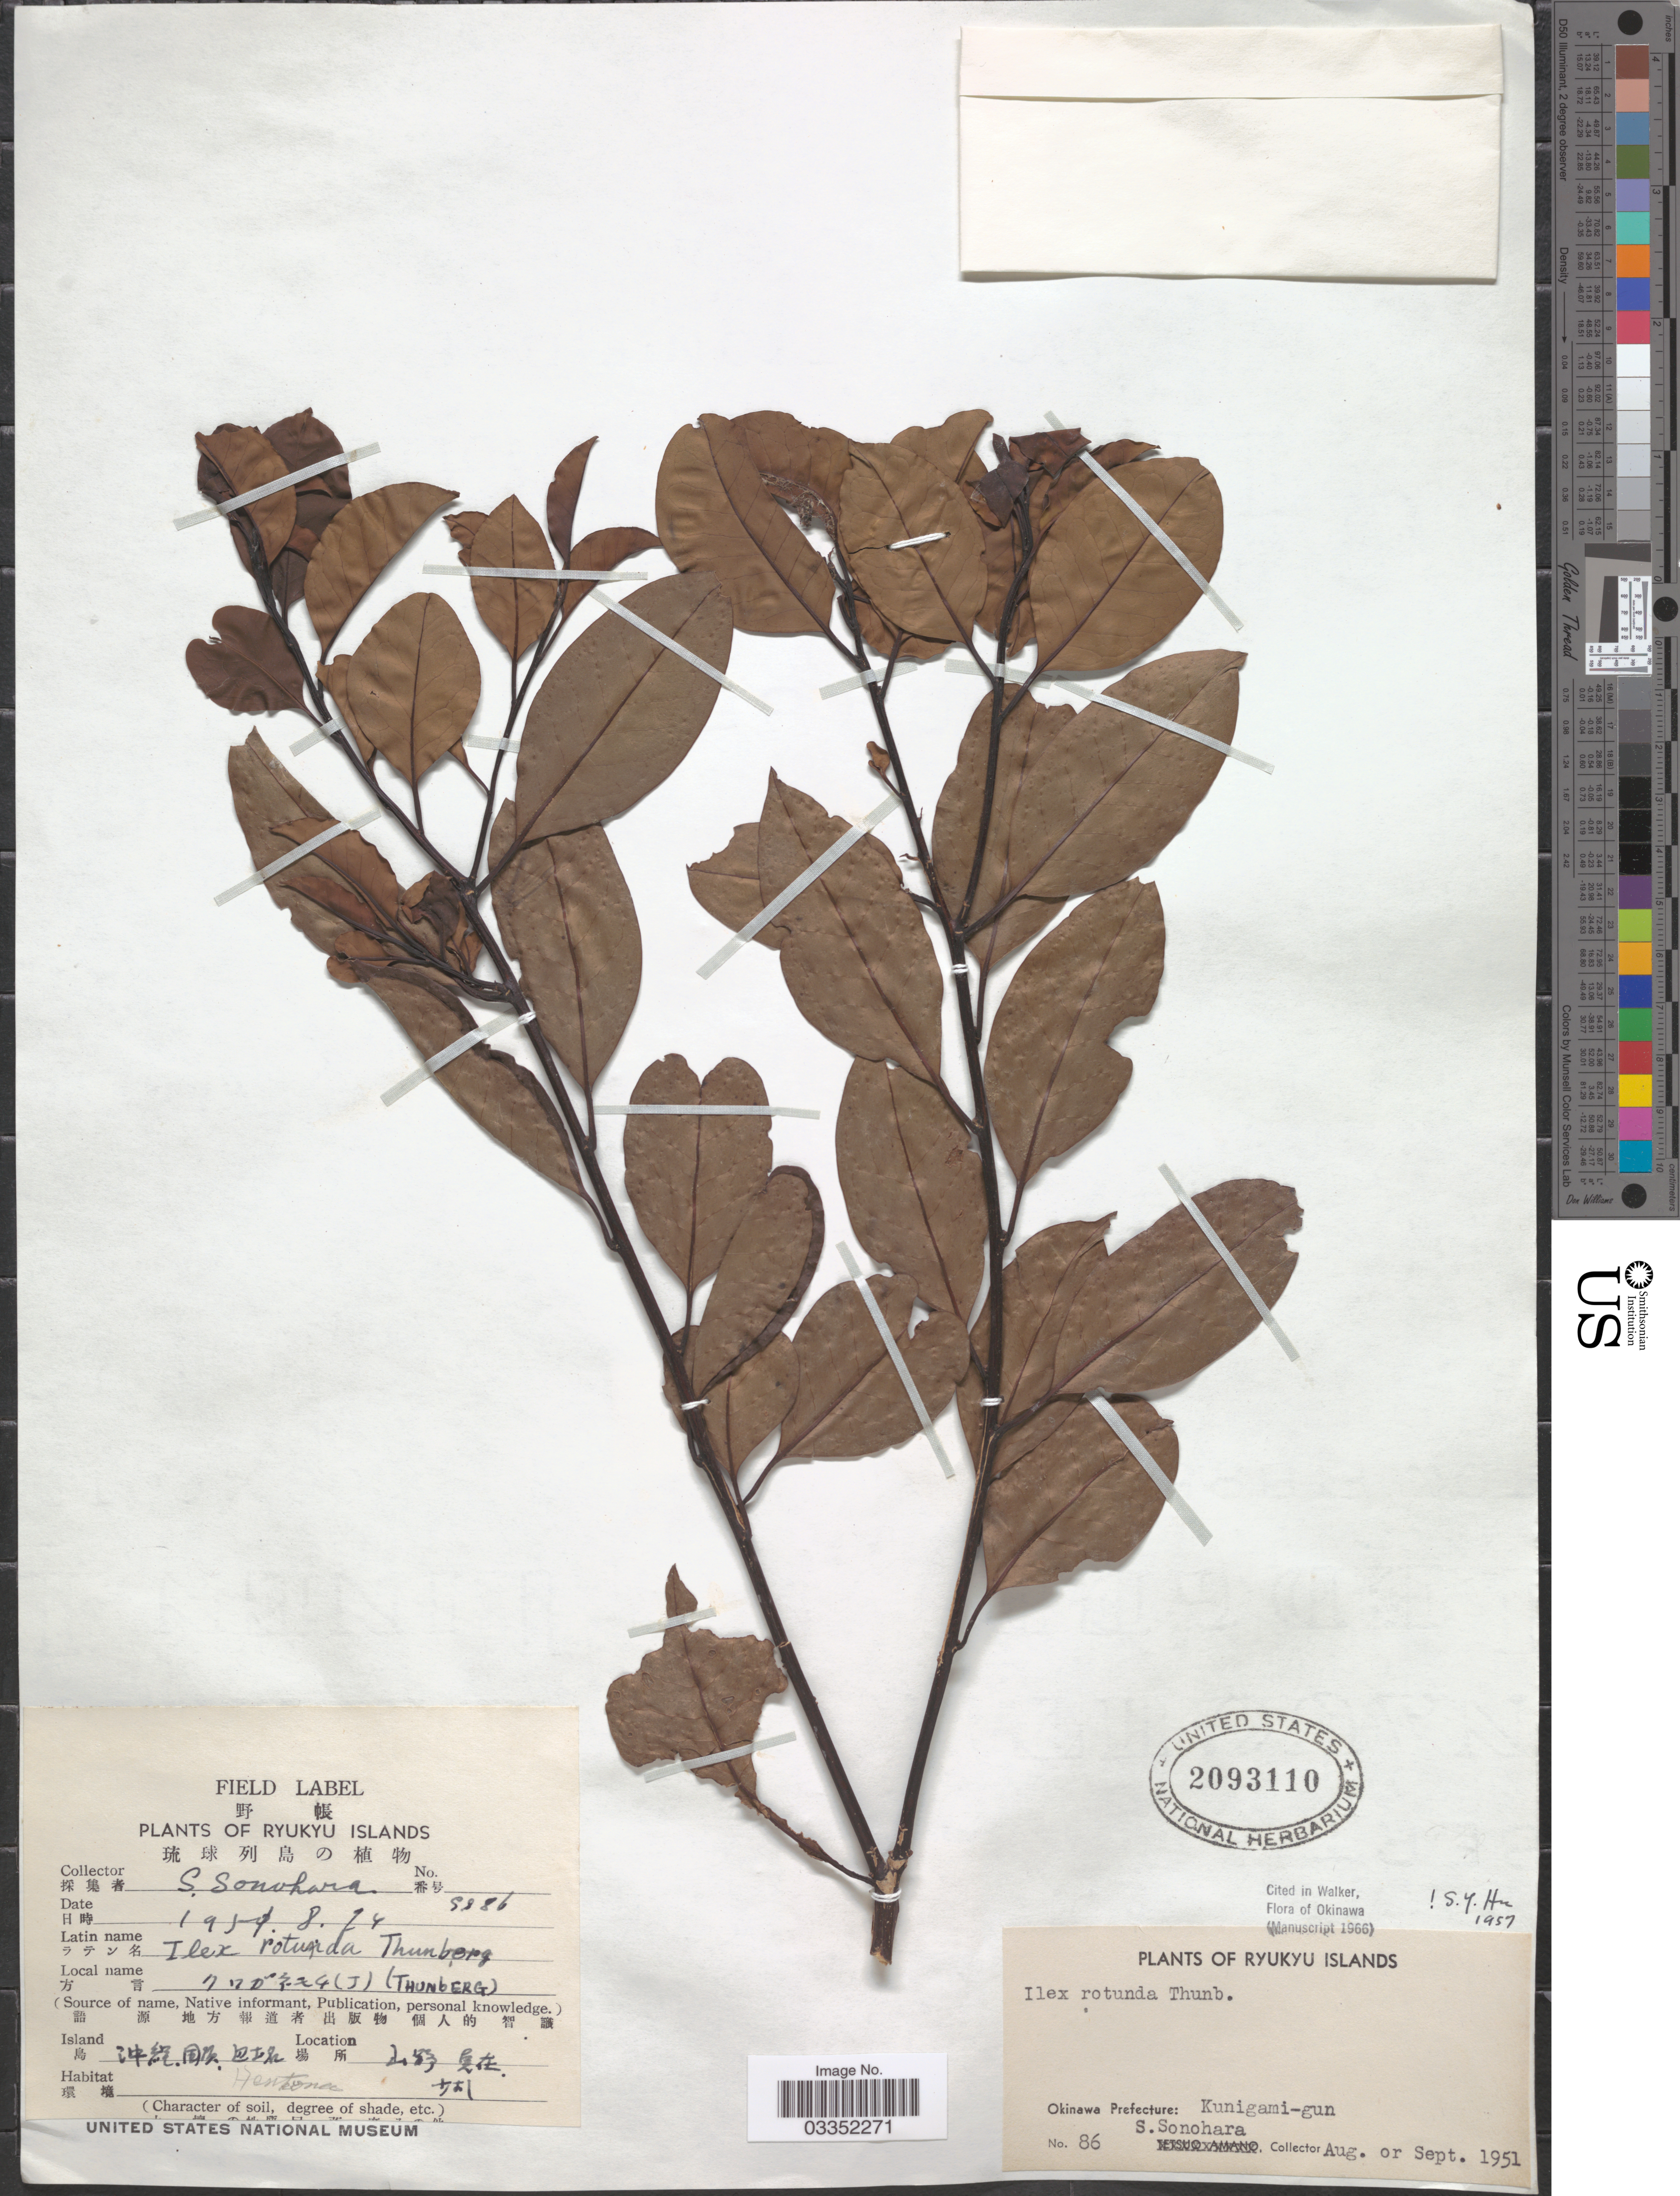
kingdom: Plantae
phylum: Tracheophyta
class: Magnoliopsida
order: Aquifoliales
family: Aquifoliaceae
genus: Ilex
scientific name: Ilex rotunda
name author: Thunb.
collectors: S. Sonohara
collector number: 86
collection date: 1951-08/1951-09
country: Japan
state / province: Okinawa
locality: Ryukyu Islands, Okinawa Prefecture: Kunigami-gun.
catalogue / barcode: US 2093110